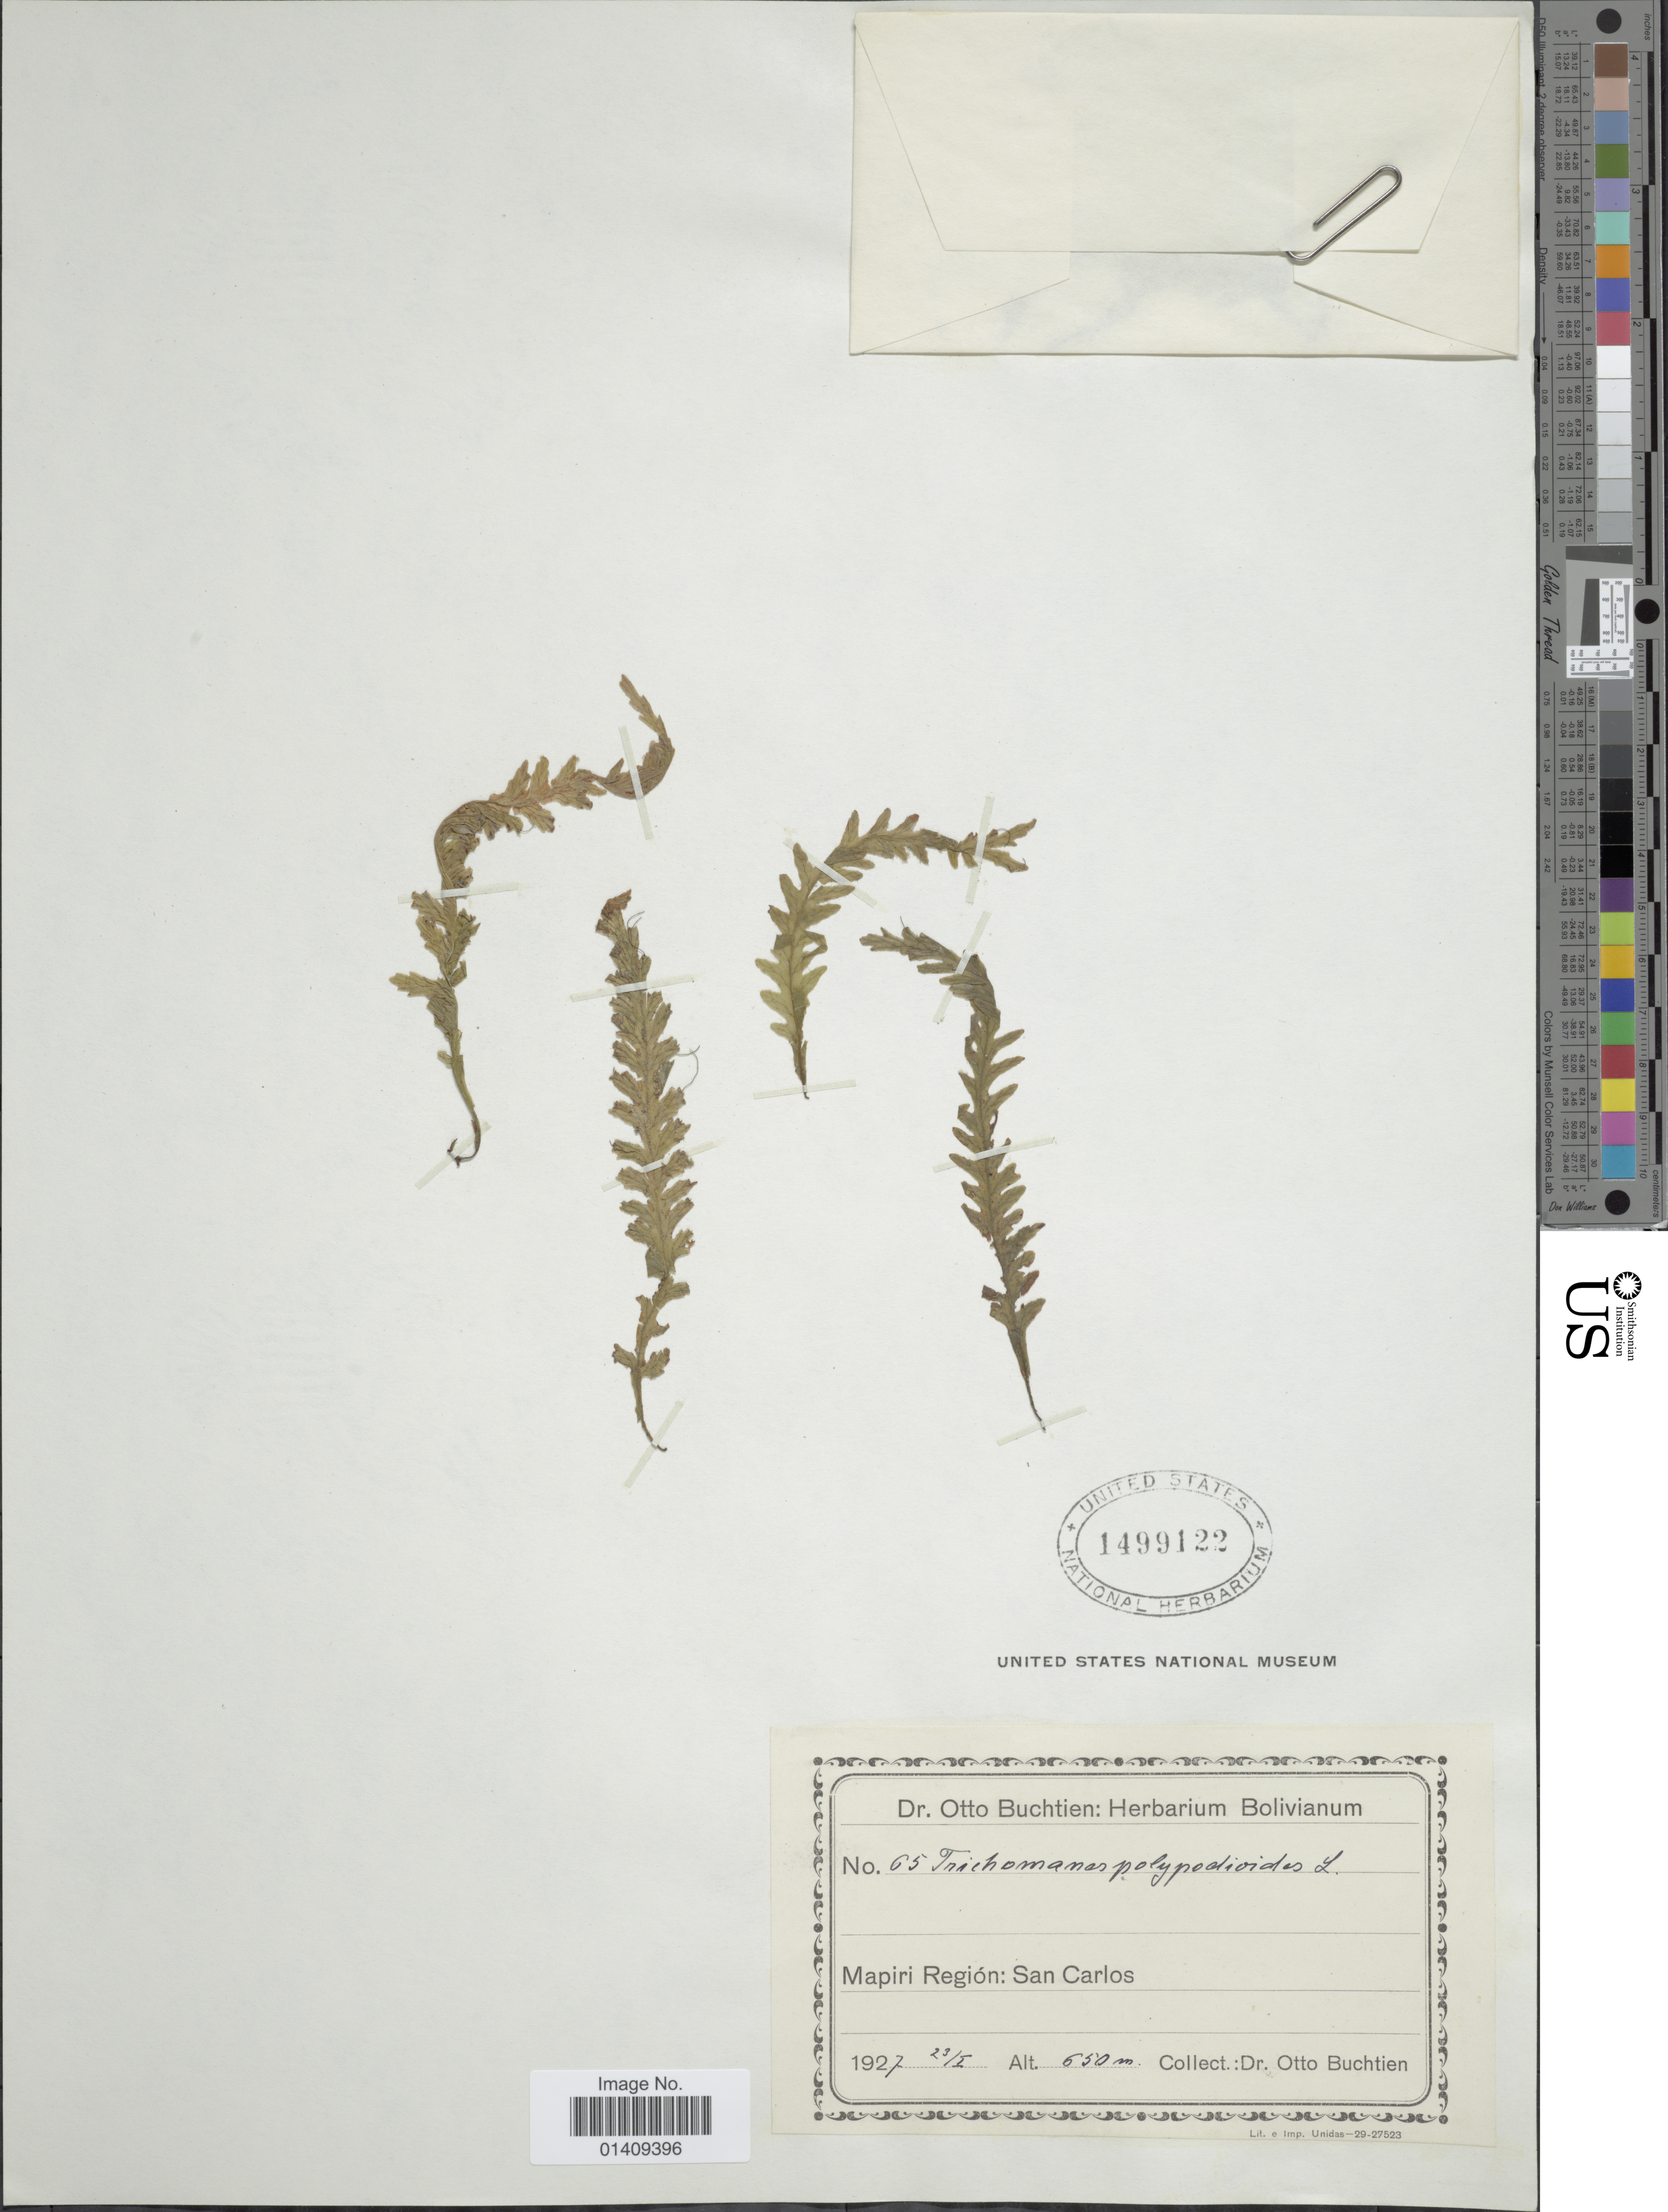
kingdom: Plantae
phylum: Tracheophyta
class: Polypodiopsida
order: Hymenophyllales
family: Hymenophyllaceae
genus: Trichomanes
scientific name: Trichomanes polypodioides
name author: L.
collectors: O. Buchtien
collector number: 65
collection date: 1927-01-23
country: Bolivia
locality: Mapiri region: San Carlos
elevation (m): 650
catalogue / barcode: US 1499122